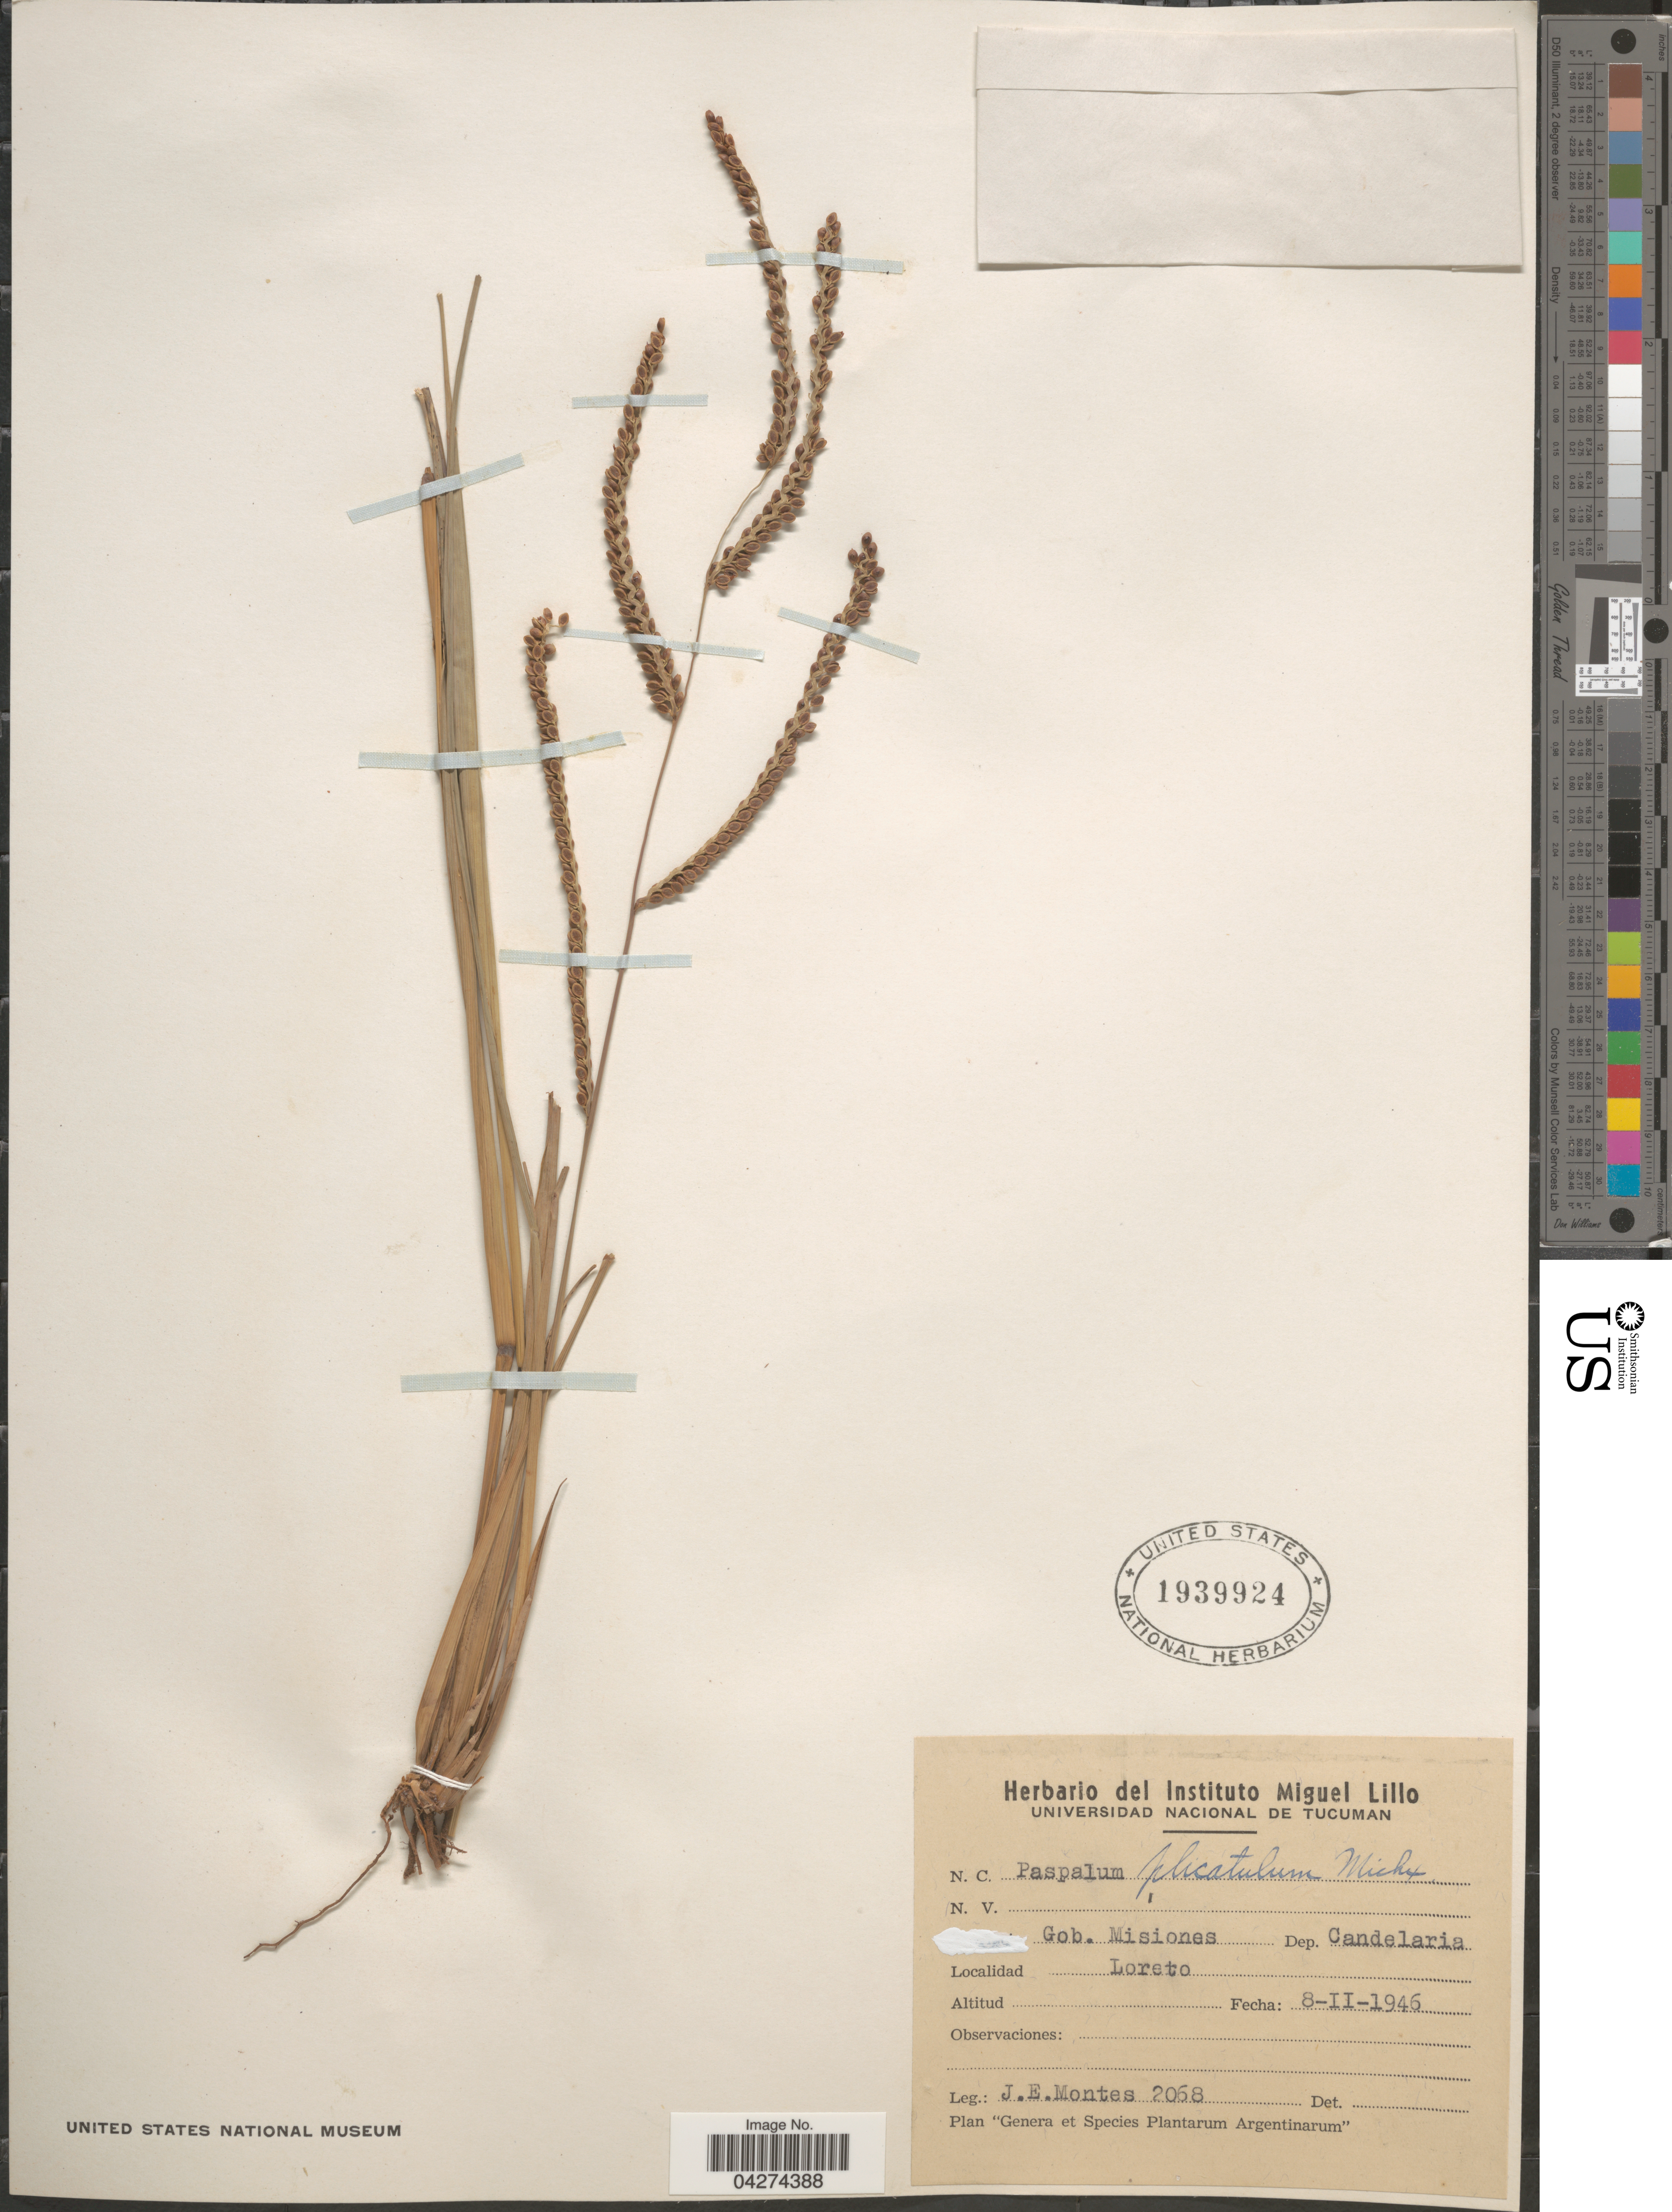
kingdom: Plantae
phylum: Tracheophyta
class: Liliopsida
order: Poales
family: Poaceae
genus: Paspalum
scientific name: Paspalum plicatulum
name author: Michx.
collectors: J. E. Montes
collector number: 2068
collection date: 1946-02-08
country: Argentina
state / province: Misiones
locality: Gob. Misiones. Dep. Candelaria. Loreto.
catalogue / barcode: US 1939924